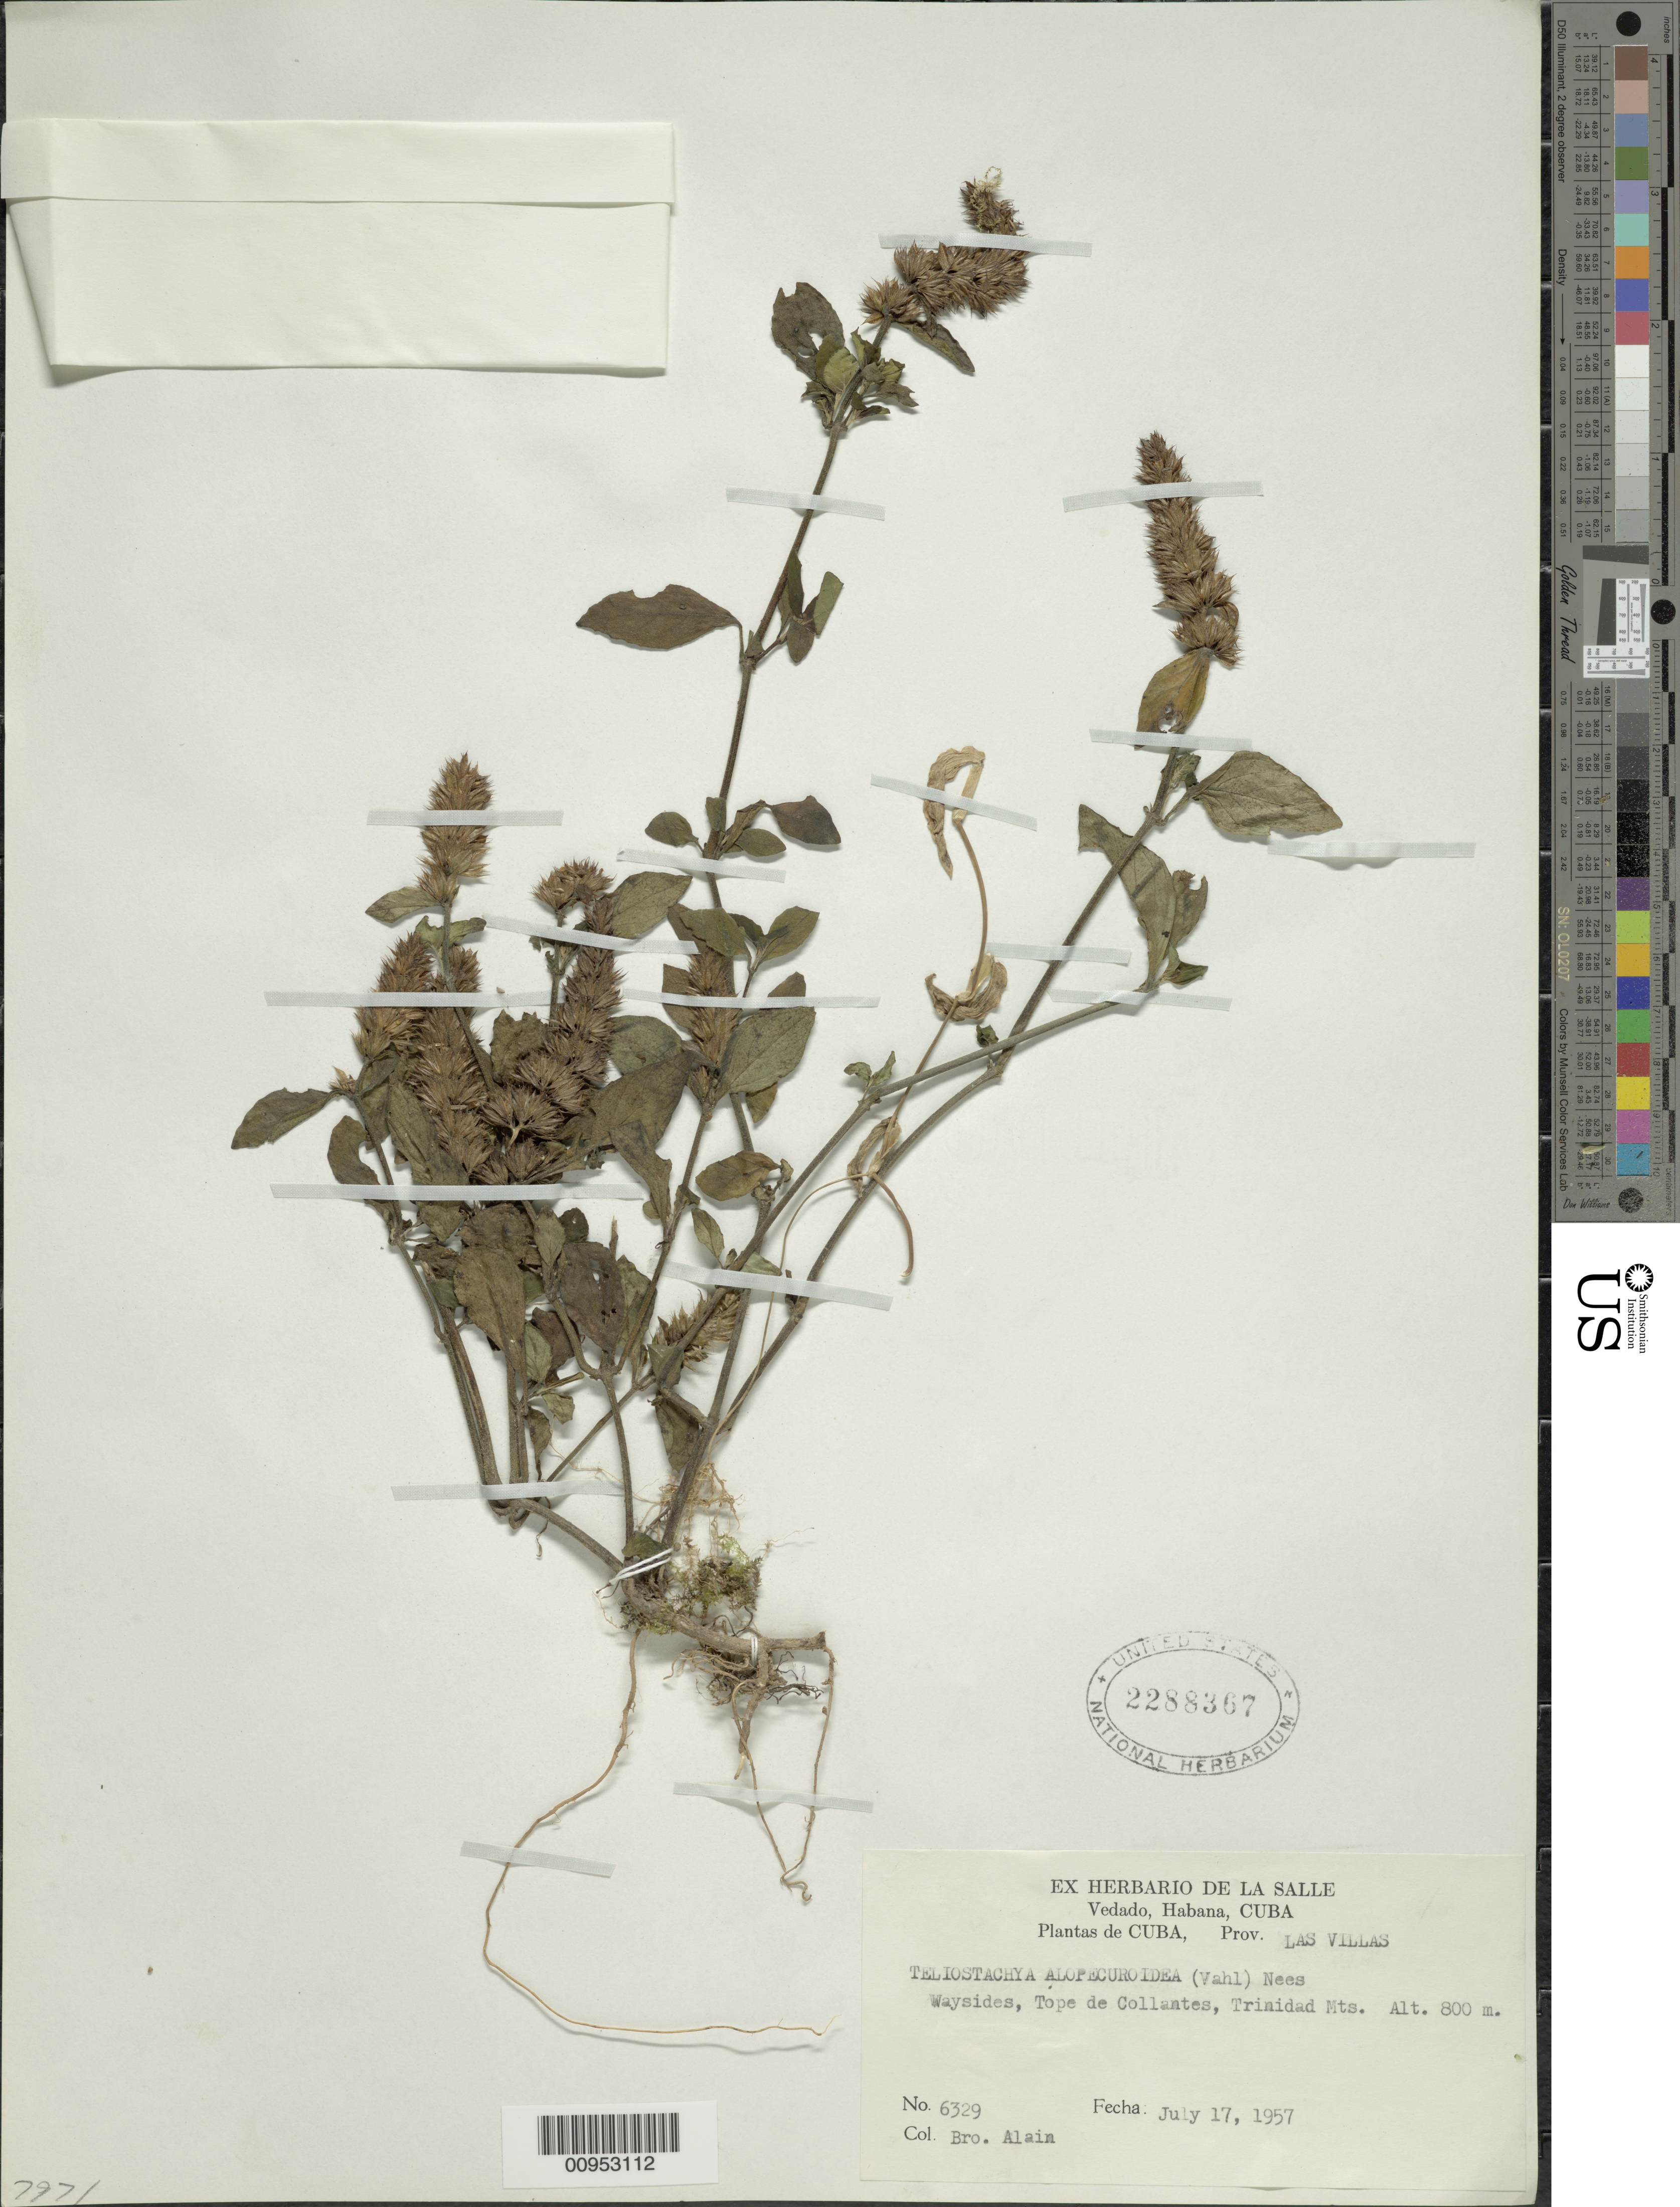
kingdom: Plantae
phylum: Tracheophyta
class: Magnoliopsida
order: Lamiales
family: Acanthaceae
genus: Teliostachya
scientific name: Teliostachya alopecuroidea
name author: (Vahl) Nees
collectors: A. H. Liogier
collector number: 6329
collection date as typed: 17 Jul 1957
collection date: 1957-07-17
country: Cuba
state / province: Las Villas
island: Cuba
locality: Tope de Collantes, Trinidad Mts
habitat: Waysides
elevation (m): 800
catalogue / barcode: US 2288367